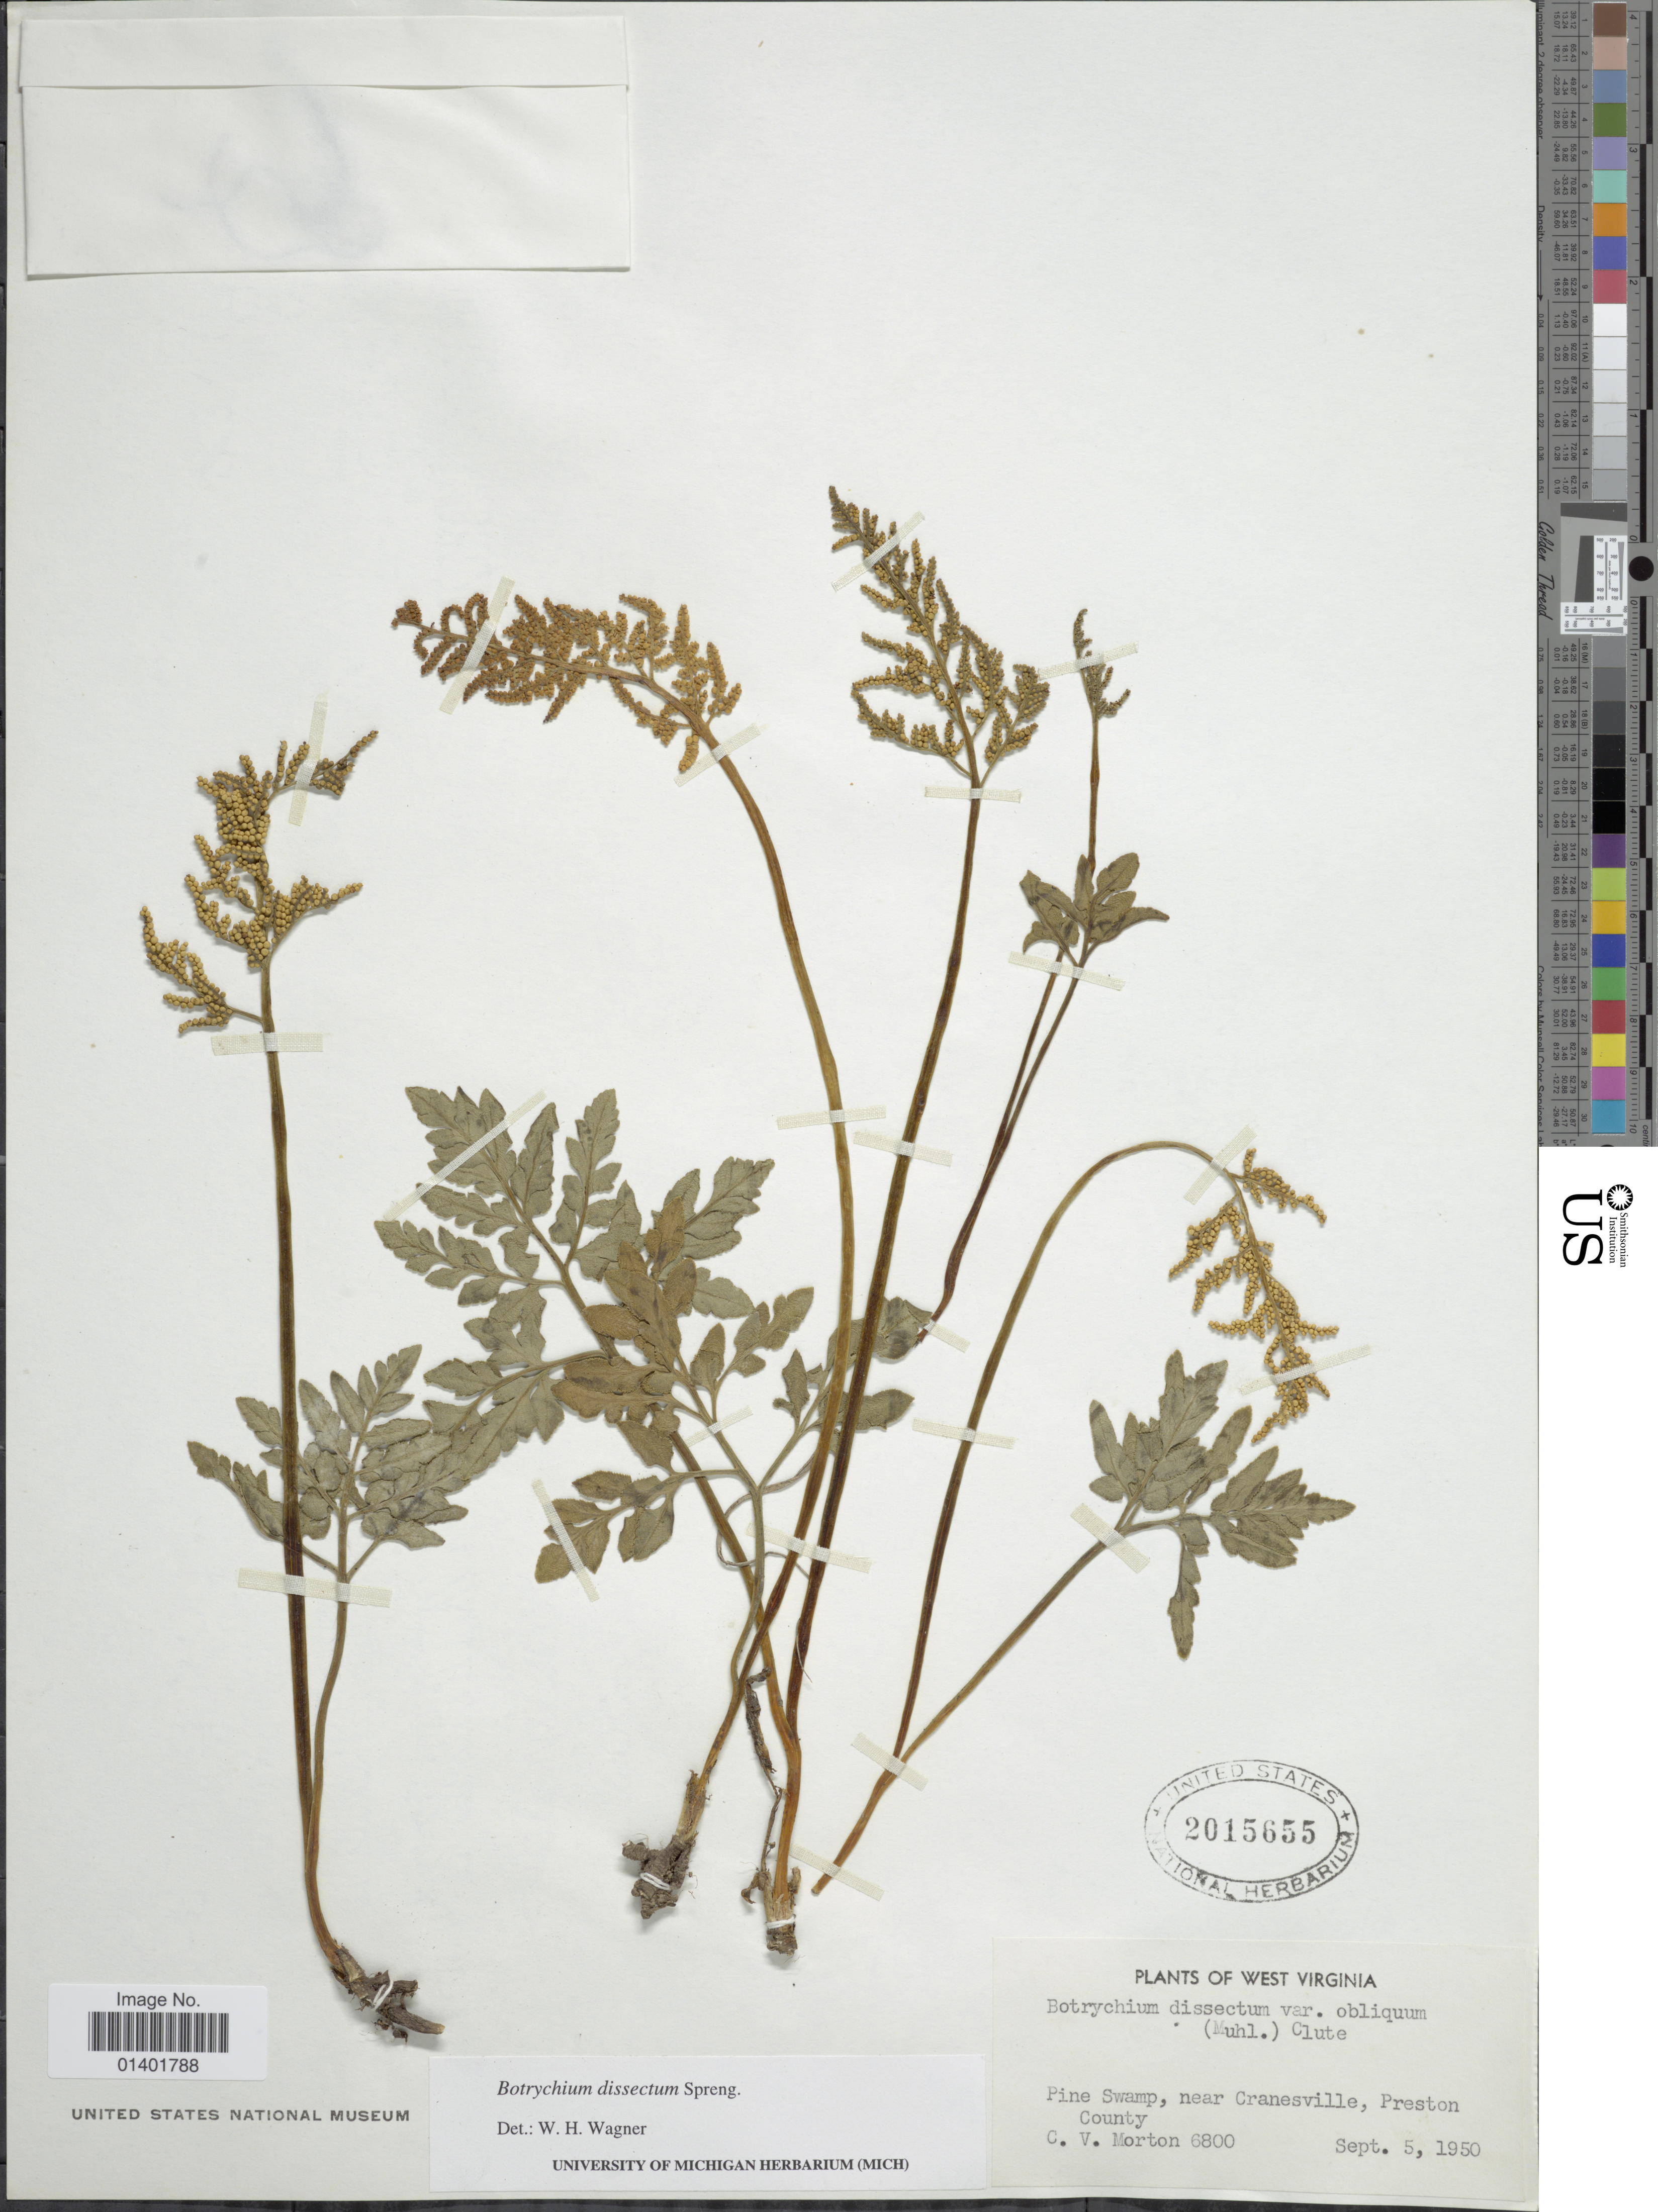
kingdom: Plantae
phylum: Tracheophyta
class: Polypodiopsida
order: Ophioglossales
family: Ophioglossaceae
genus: Botrychium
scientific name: Botrychium dissectum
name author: Spreng.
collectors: C. V. Morton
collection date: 1950-09-05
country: United States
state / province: West Virginia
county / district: Preston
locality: Pine Swamp, near Cranesville, Preston County.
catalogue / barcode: US 2015655